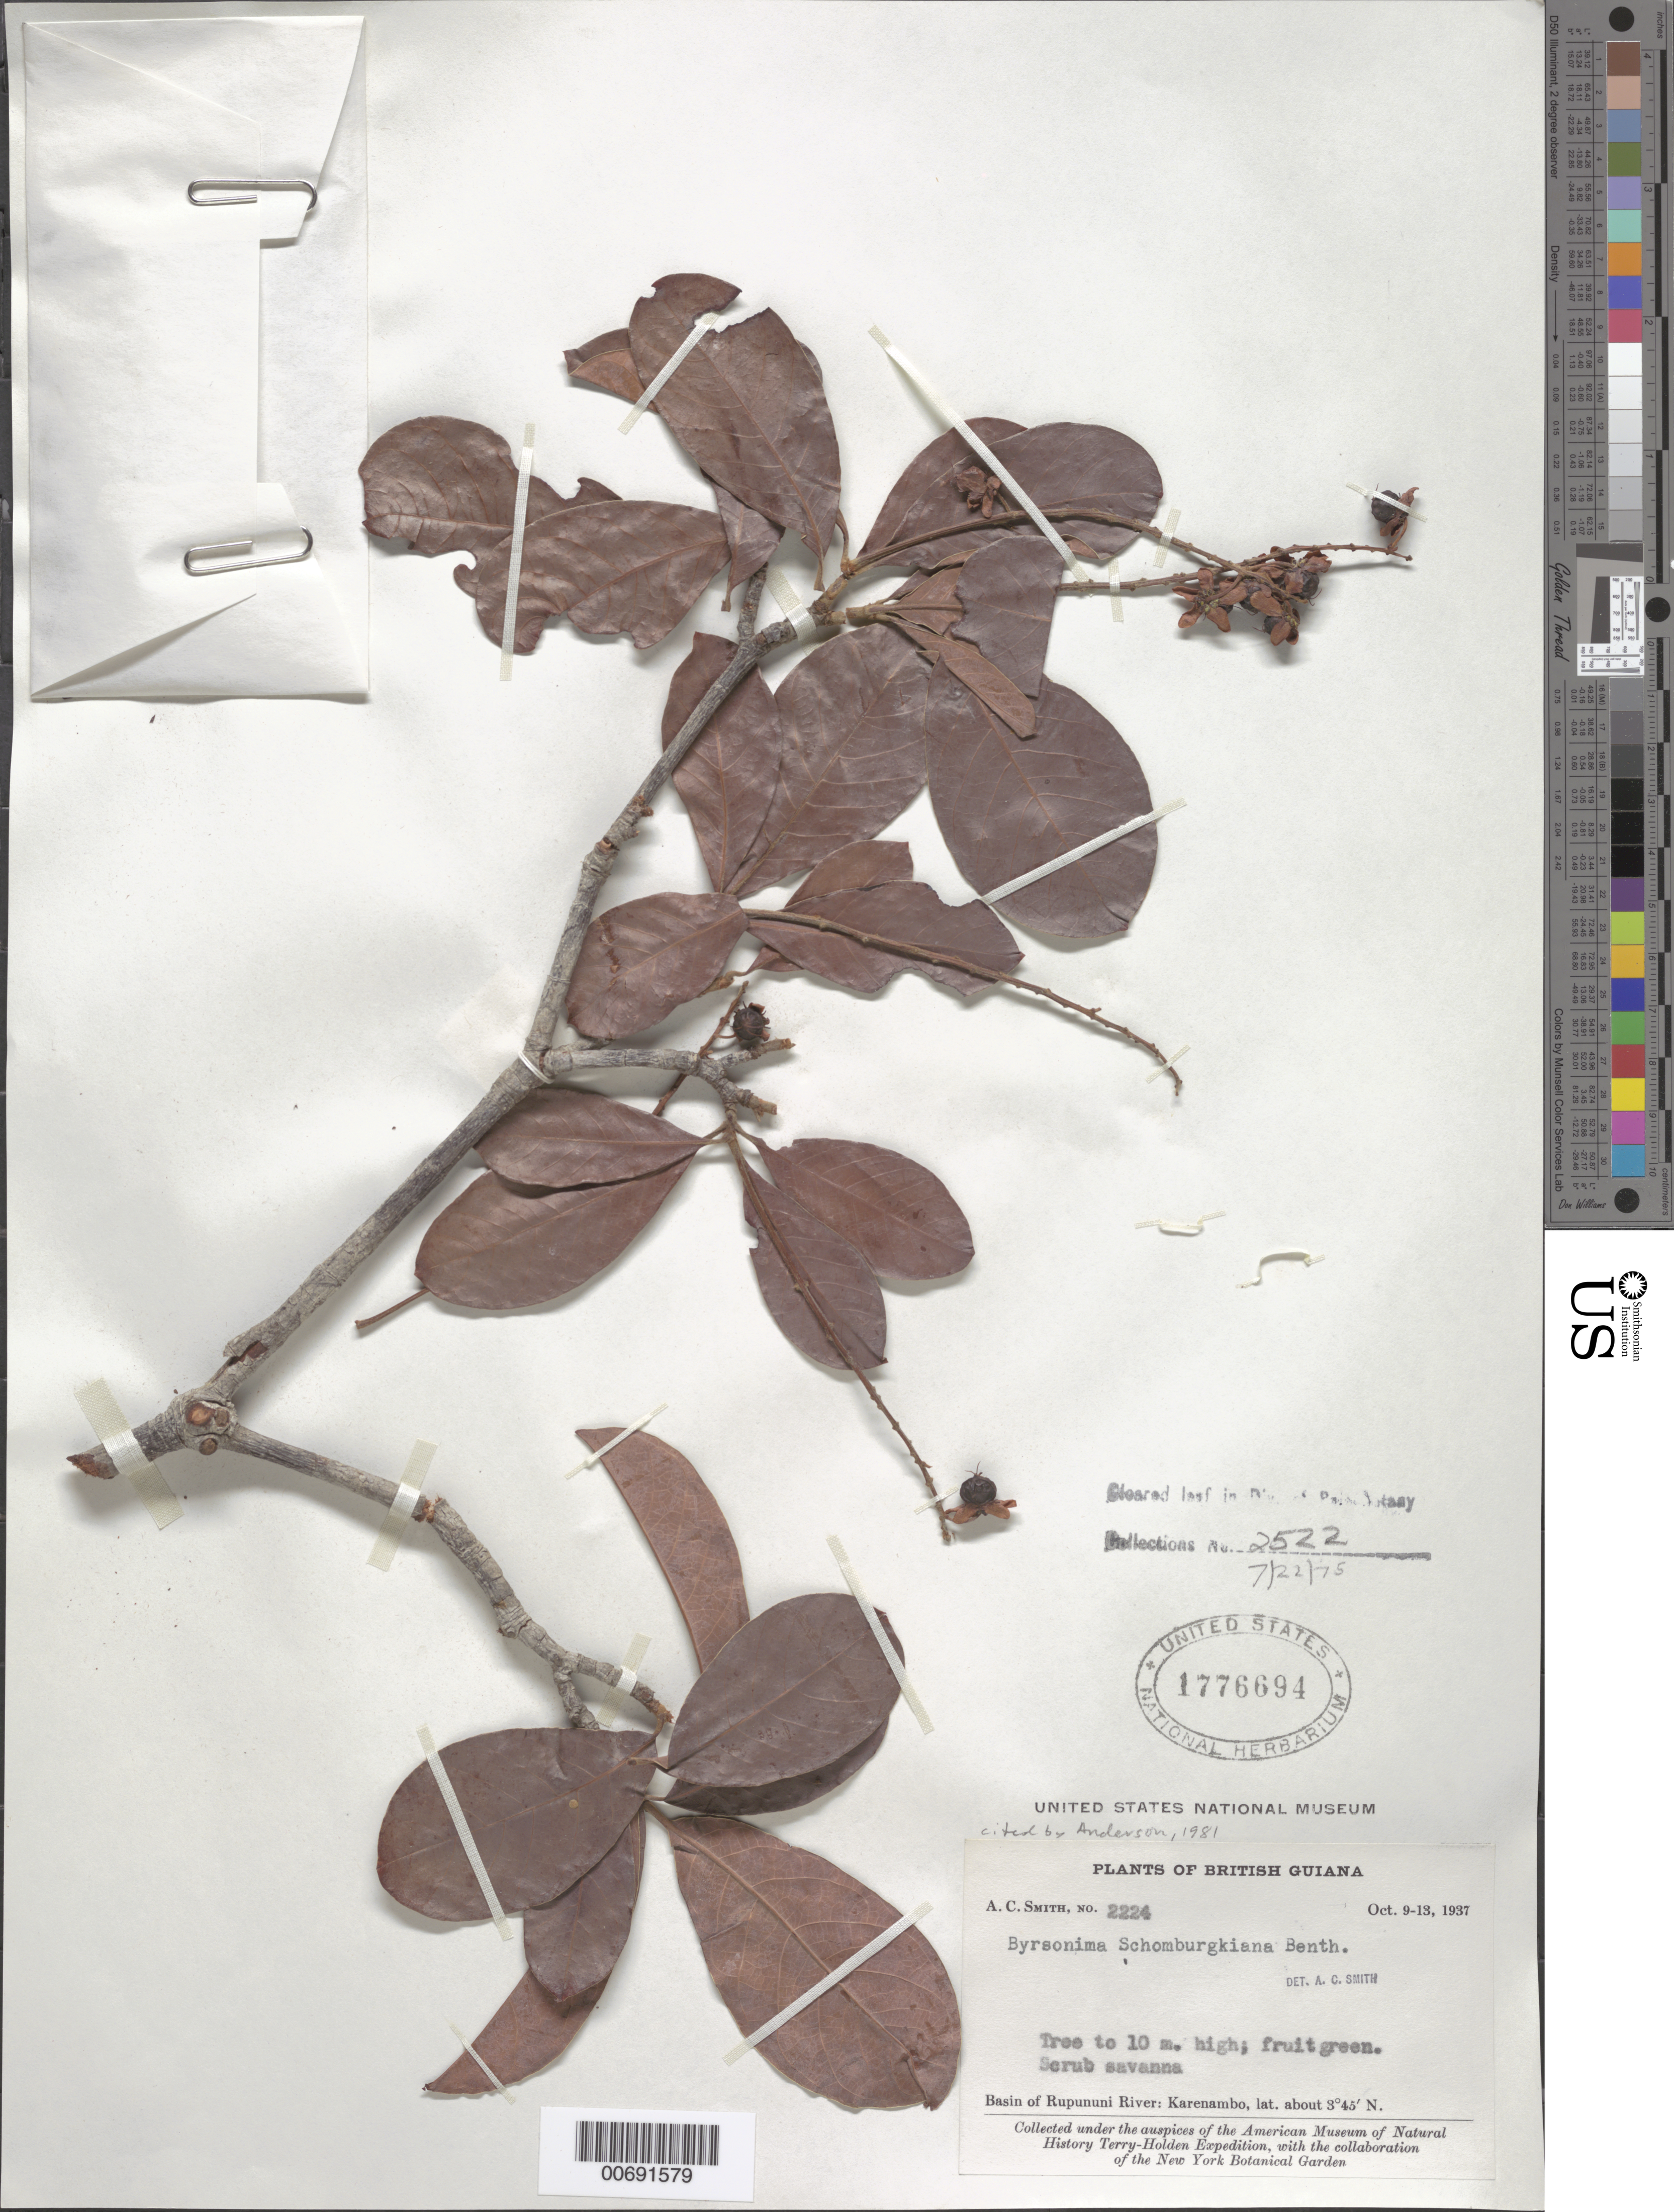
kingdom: Plantae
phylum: Tracheophyta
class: Magnoliopsida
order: Malpighiales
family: Malpighiaceae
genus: Byrsonima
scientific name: Byrsonima schomburgkiana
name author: Benth.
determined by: Anderson, W. R., (MICH), University of Michigan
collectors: A. C. Smith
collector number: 2224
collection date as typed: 9-Oct-37 to 13-Oct-37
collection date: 1937-10-09/1937-10-13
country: Guyana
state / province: U. Takutu-U. Essequibo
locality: Karanambo, Rupununi River basin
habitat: Scrub savanna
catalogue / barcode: US 1776694